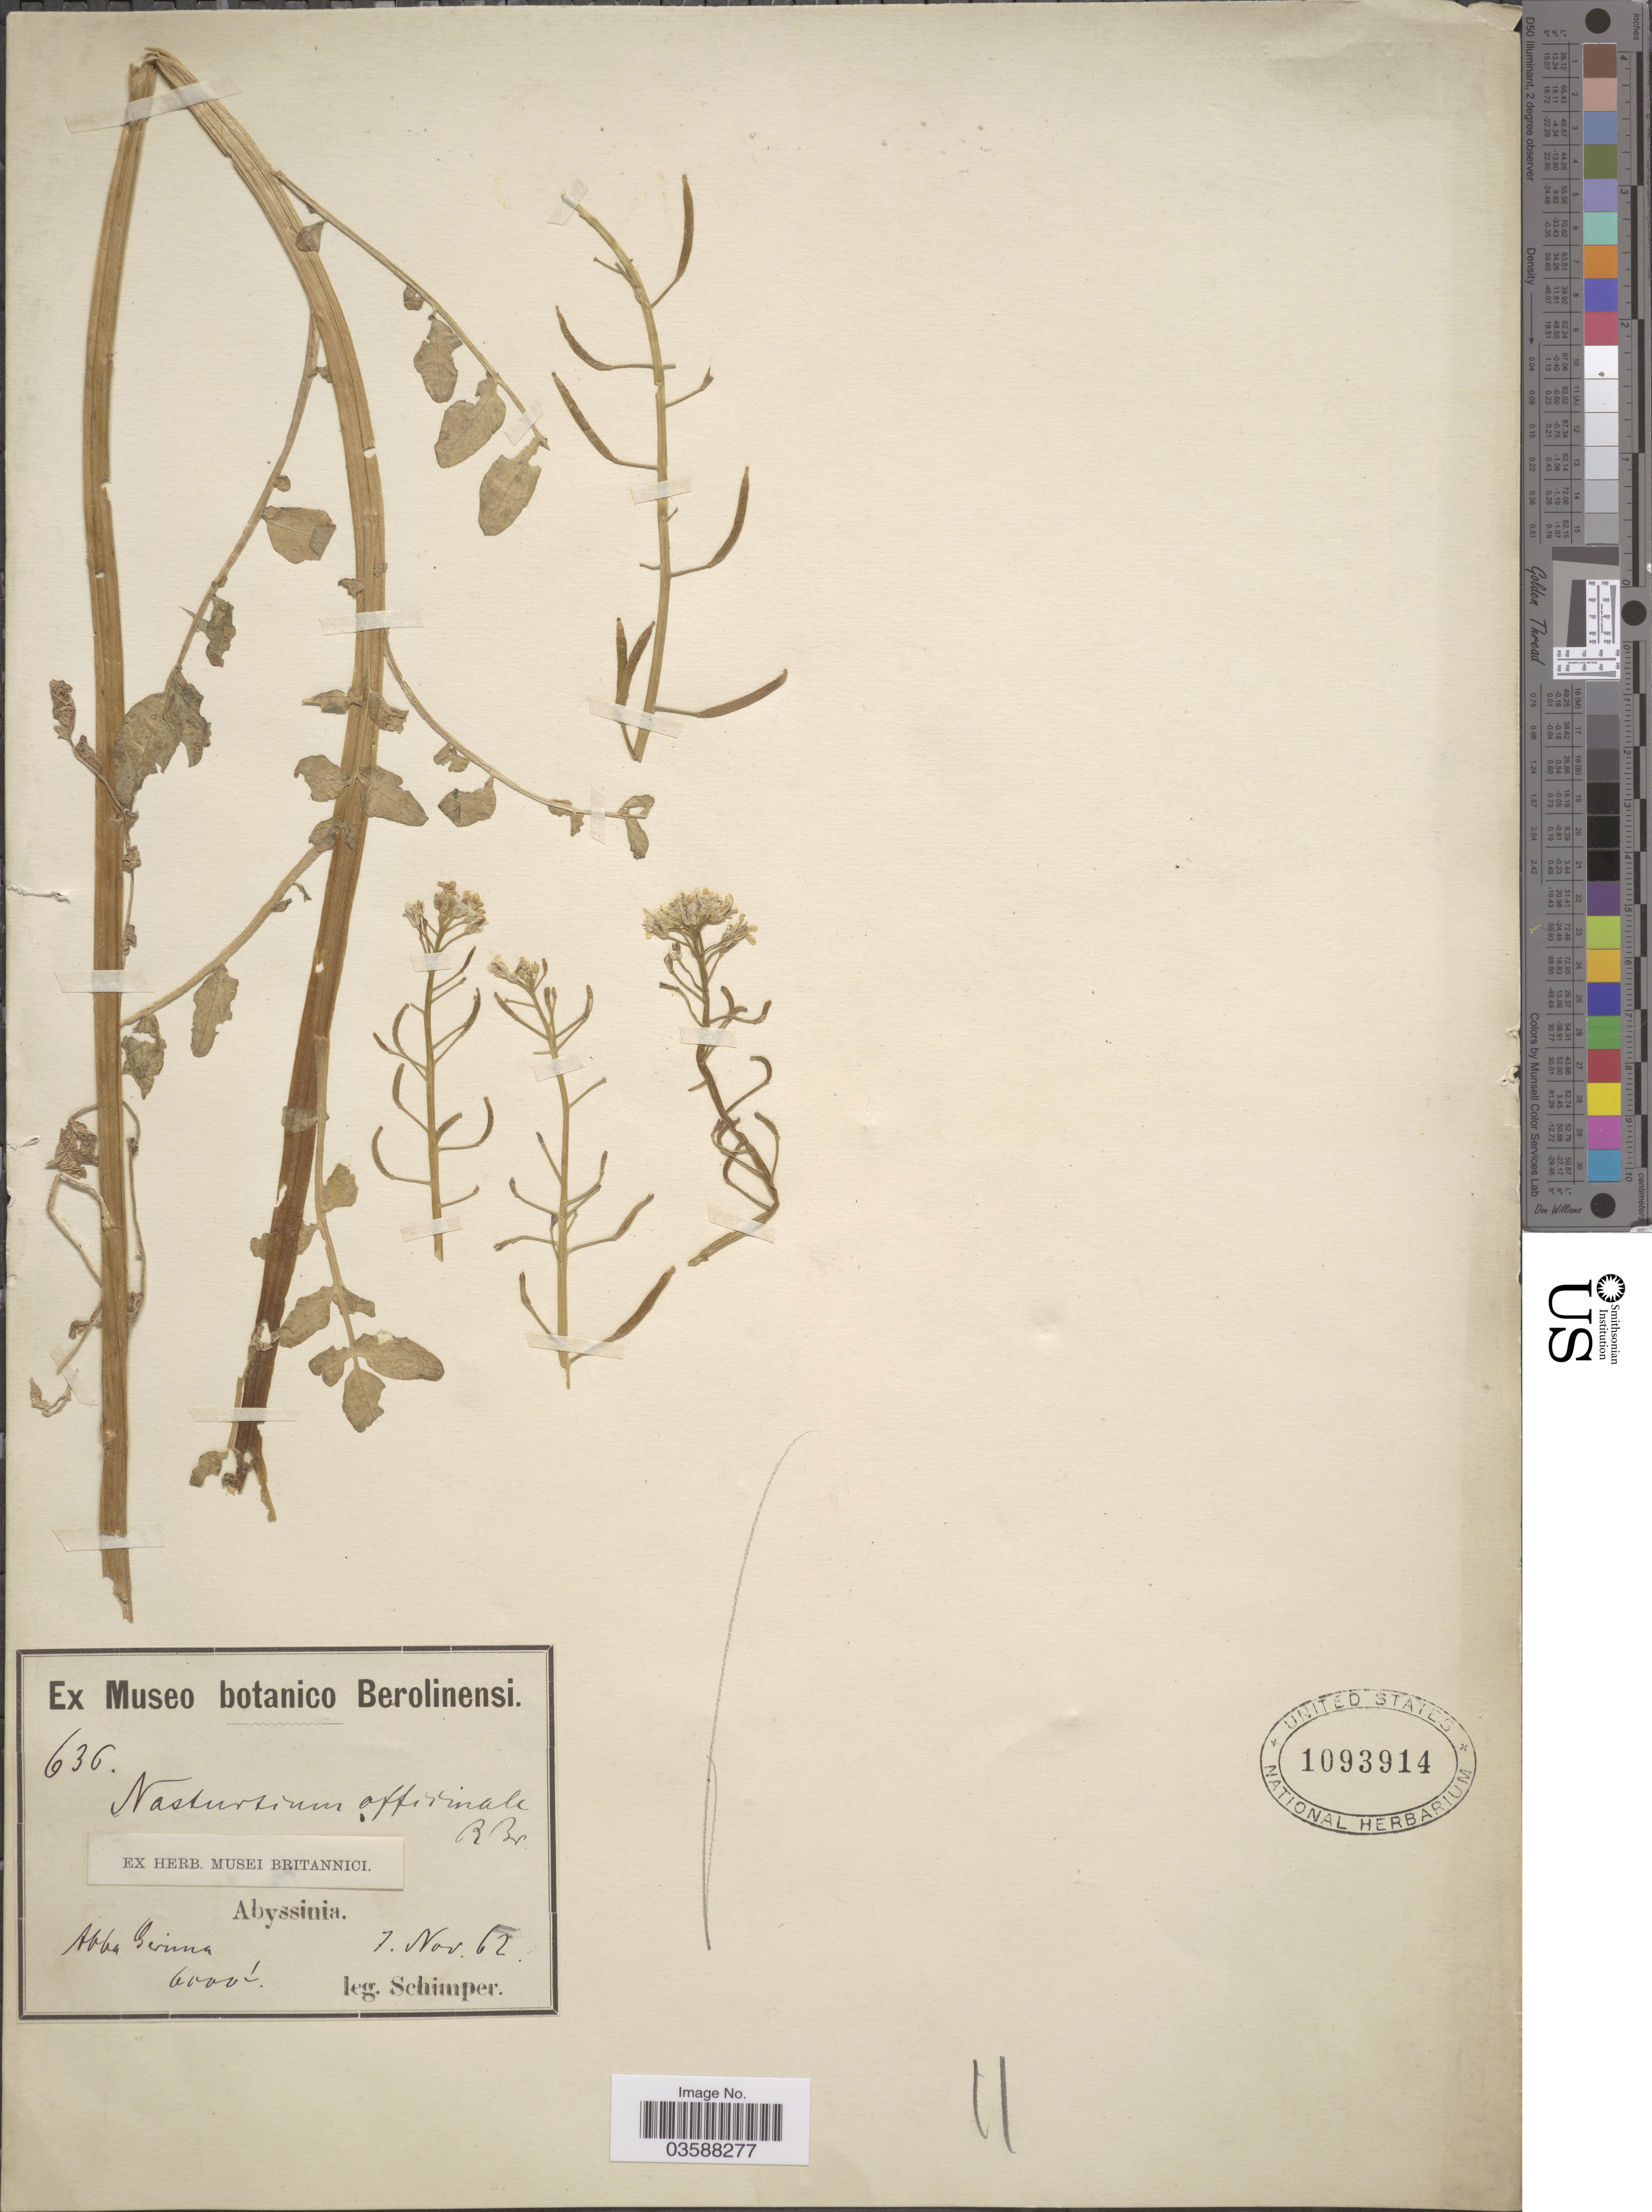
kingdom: Plantae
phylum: Tracheophyta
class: Magnoliopsida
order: Brassicales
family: Brassicaceae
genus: Nasturtium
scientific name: Nasturtium officinale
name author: R. Br.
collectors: -. Schimper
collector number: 636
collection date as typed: Transcribed d/m/y: 7/11/62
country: Ethiopia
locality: Abyssinia. Abba Ginna. [interpreted]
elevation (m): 1829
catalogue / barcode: US 1093914